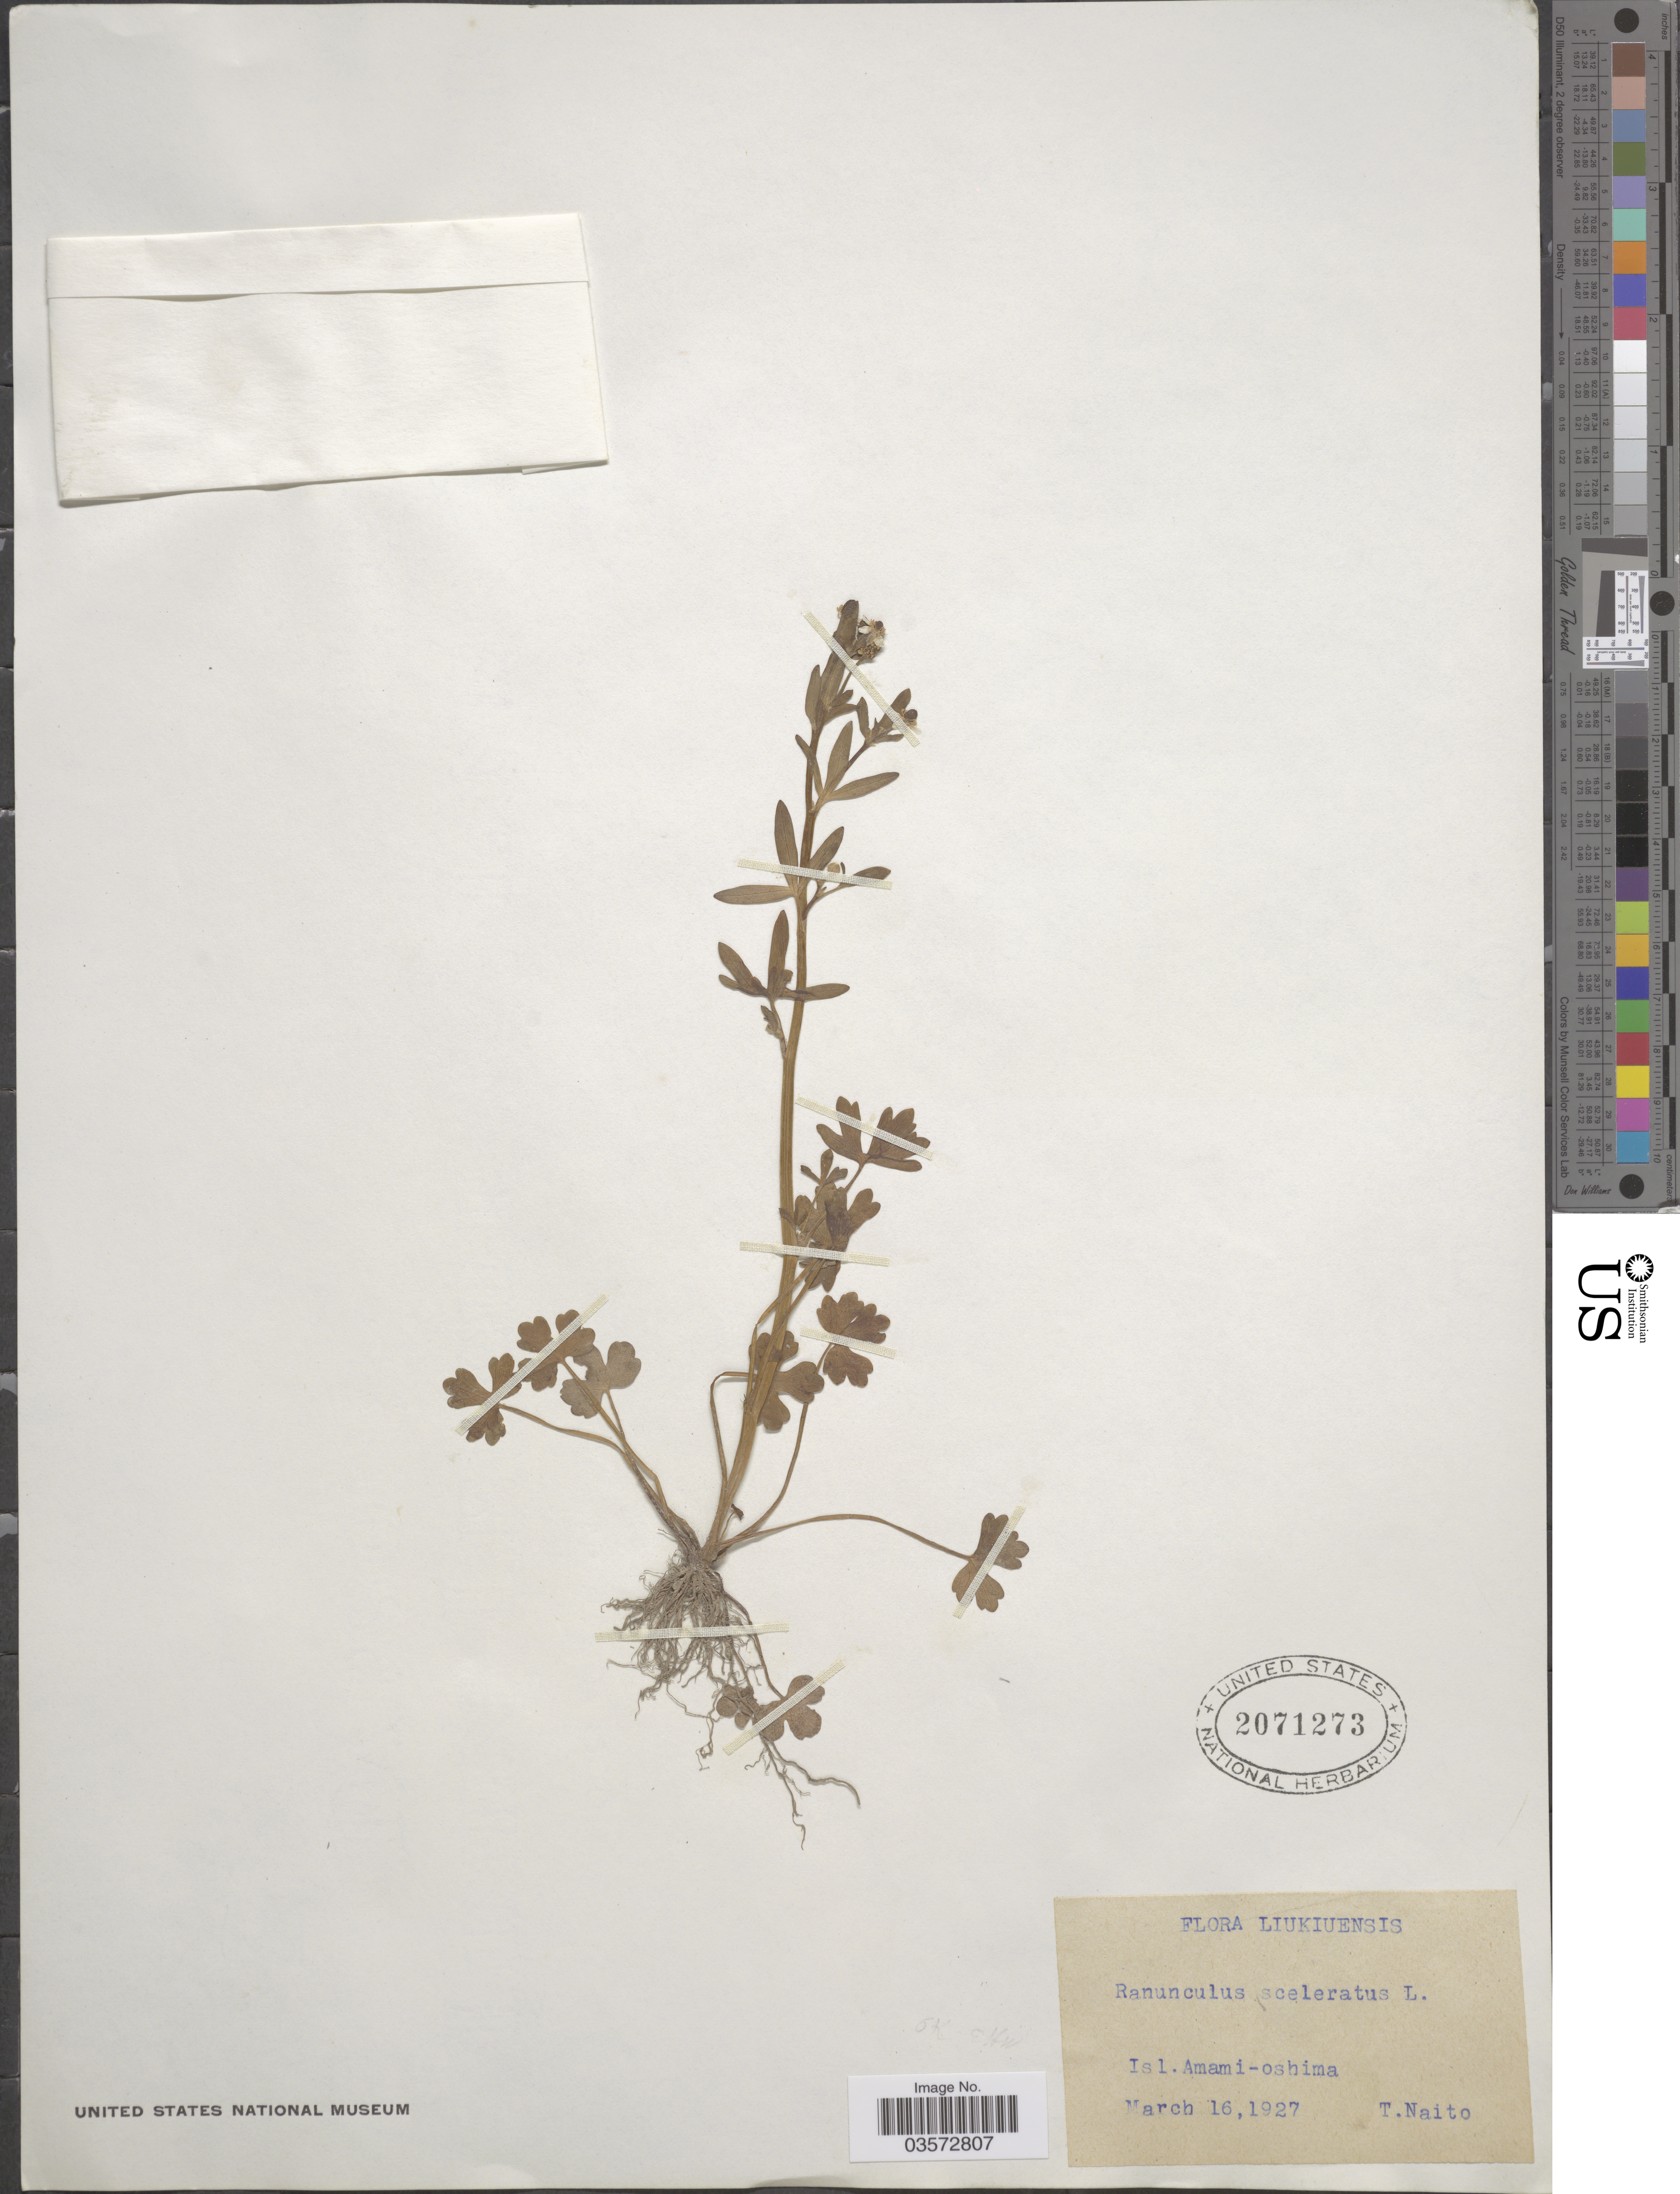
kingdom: Plantae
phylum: Tracheophyta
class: Magnoliopsida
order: Ranunculales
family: Ranunculaceae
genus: Ranunculus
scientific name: Ranunculus sceleratus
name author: L.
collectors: T. Naito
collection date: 1927-03-16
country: Japan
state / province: Okinawa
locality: Liukiuensis. Isl. Amami-oshima.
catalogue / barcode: US 2071273